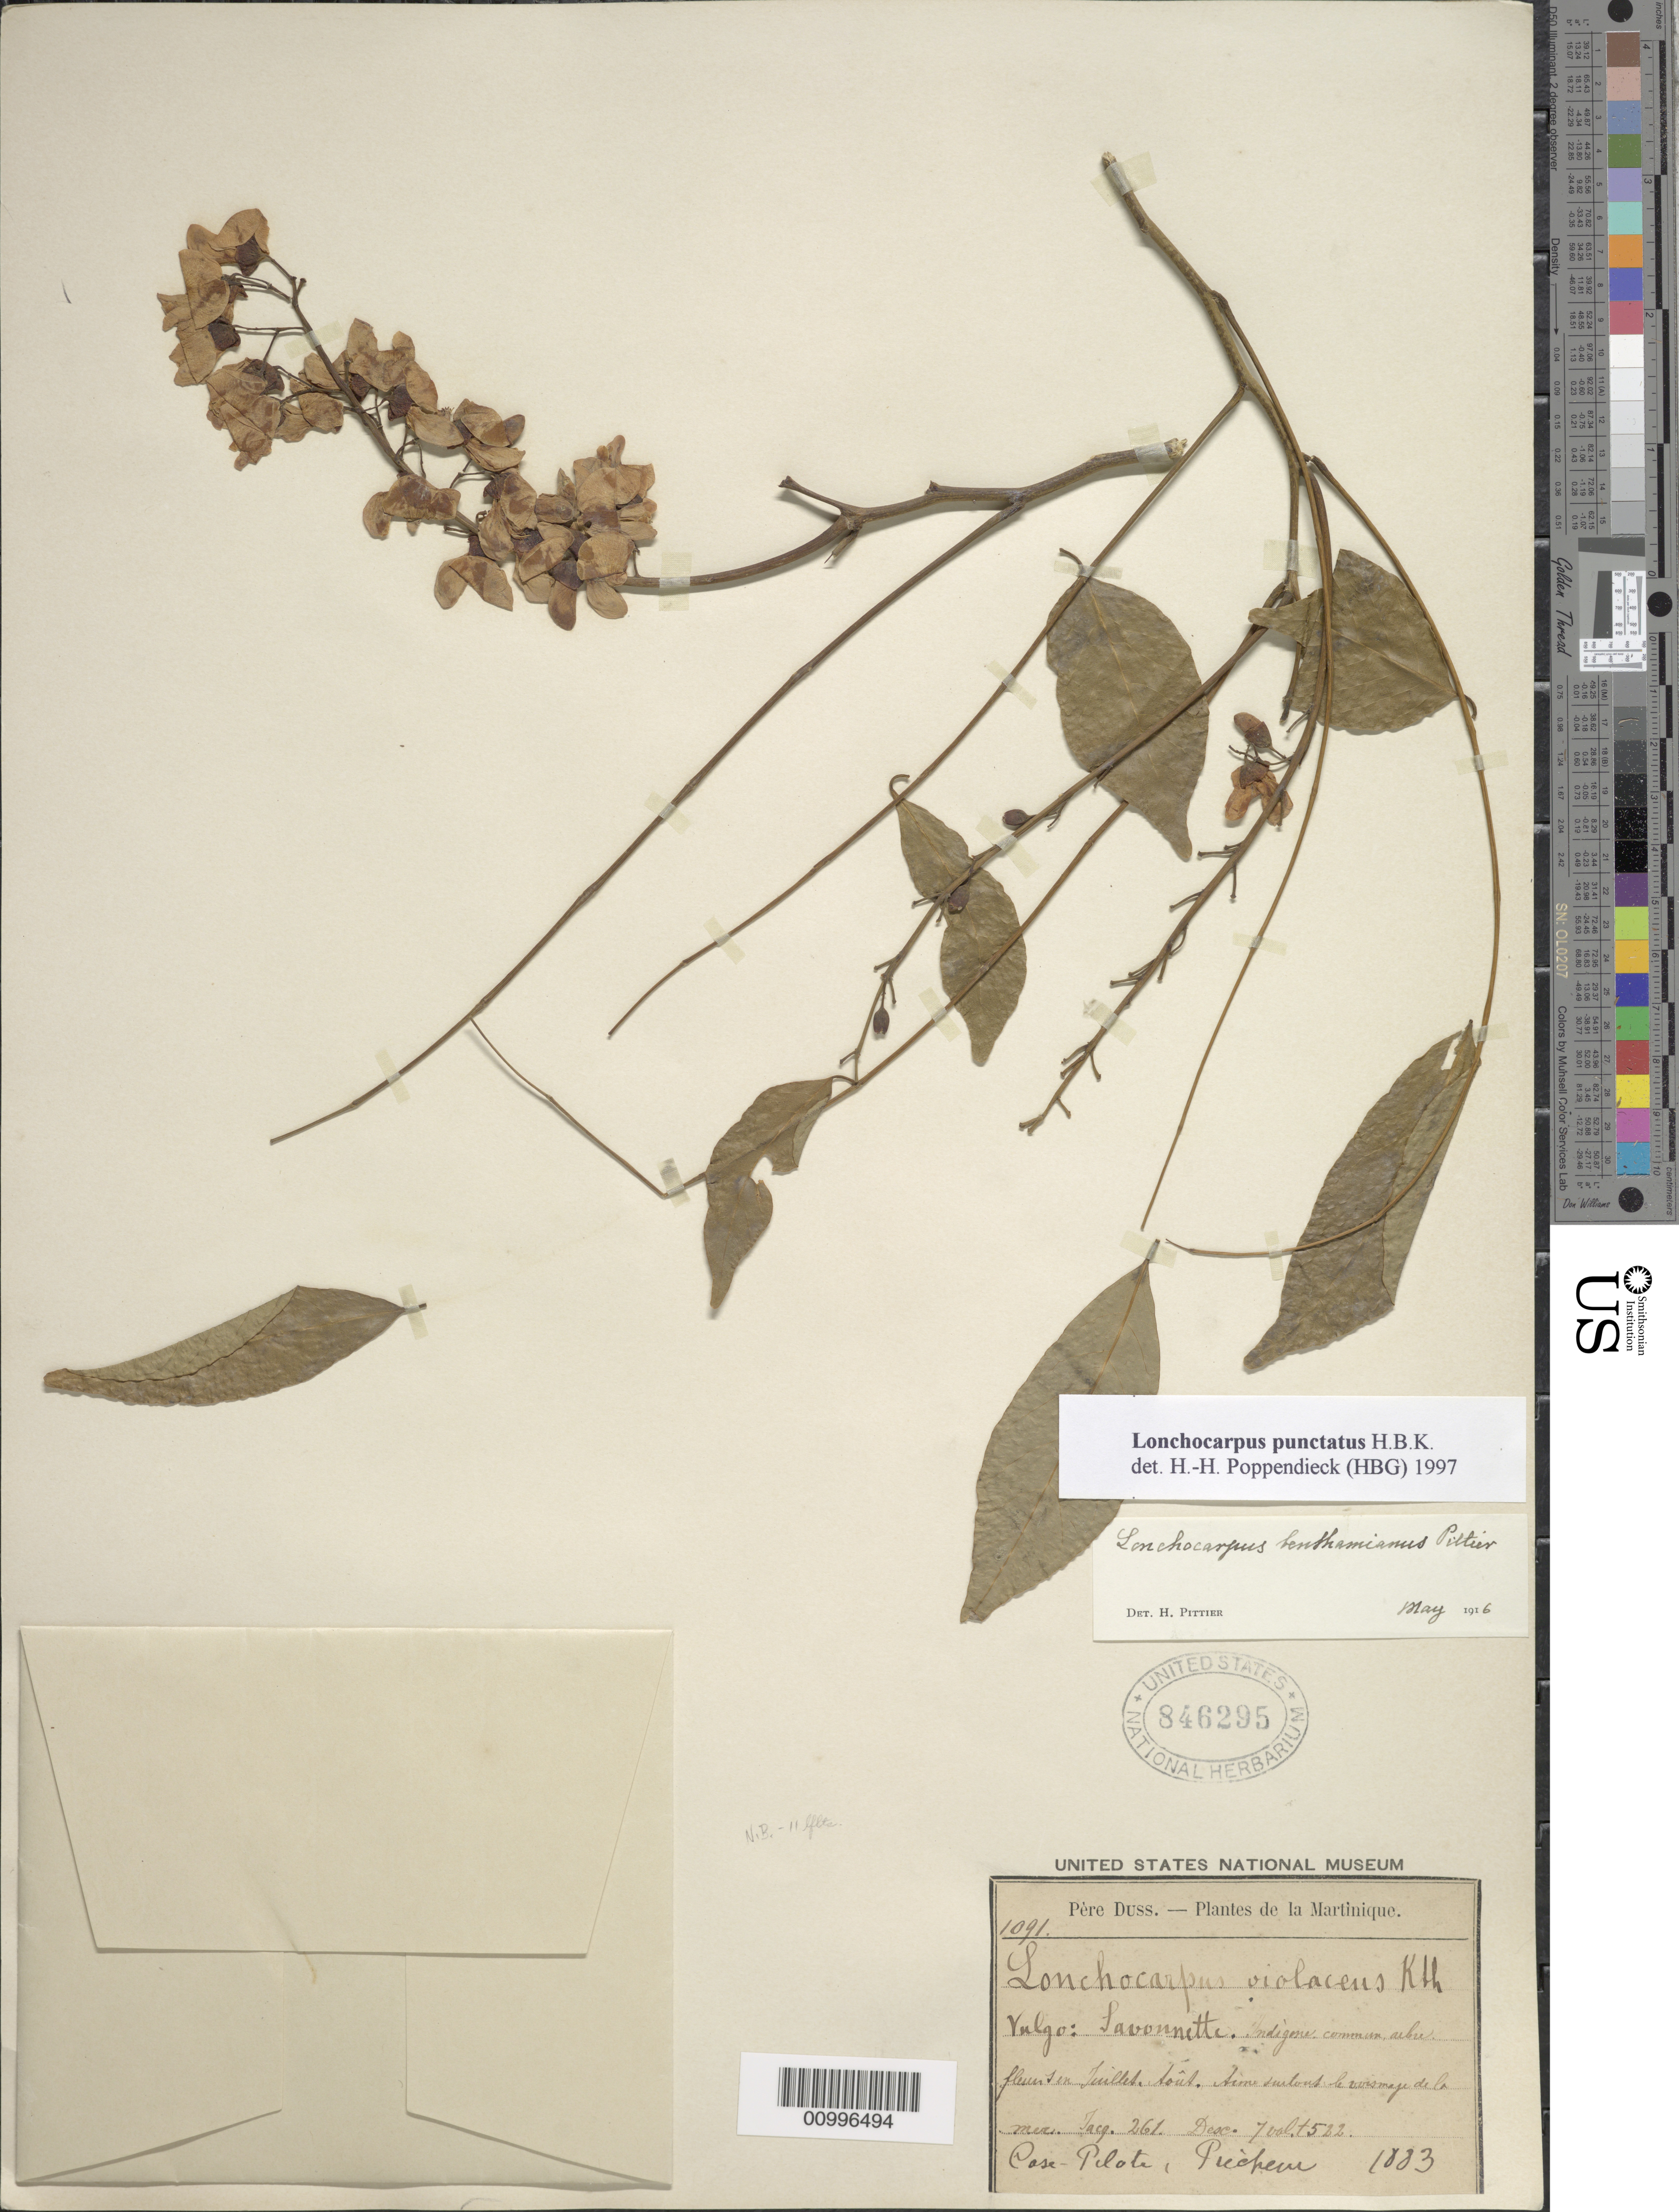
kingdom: Plantae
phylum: Tracheophyta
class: Magnoliopsida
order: Fabales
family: Fabaceae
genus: Lonchocarpus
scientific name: Lonchocarpus punctatus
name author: Kunth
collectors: Père Duss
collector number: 1091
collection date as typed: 1883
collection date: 1883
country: Martinique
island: Martinique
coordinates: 0 N, 0 E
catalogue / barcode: US 846295